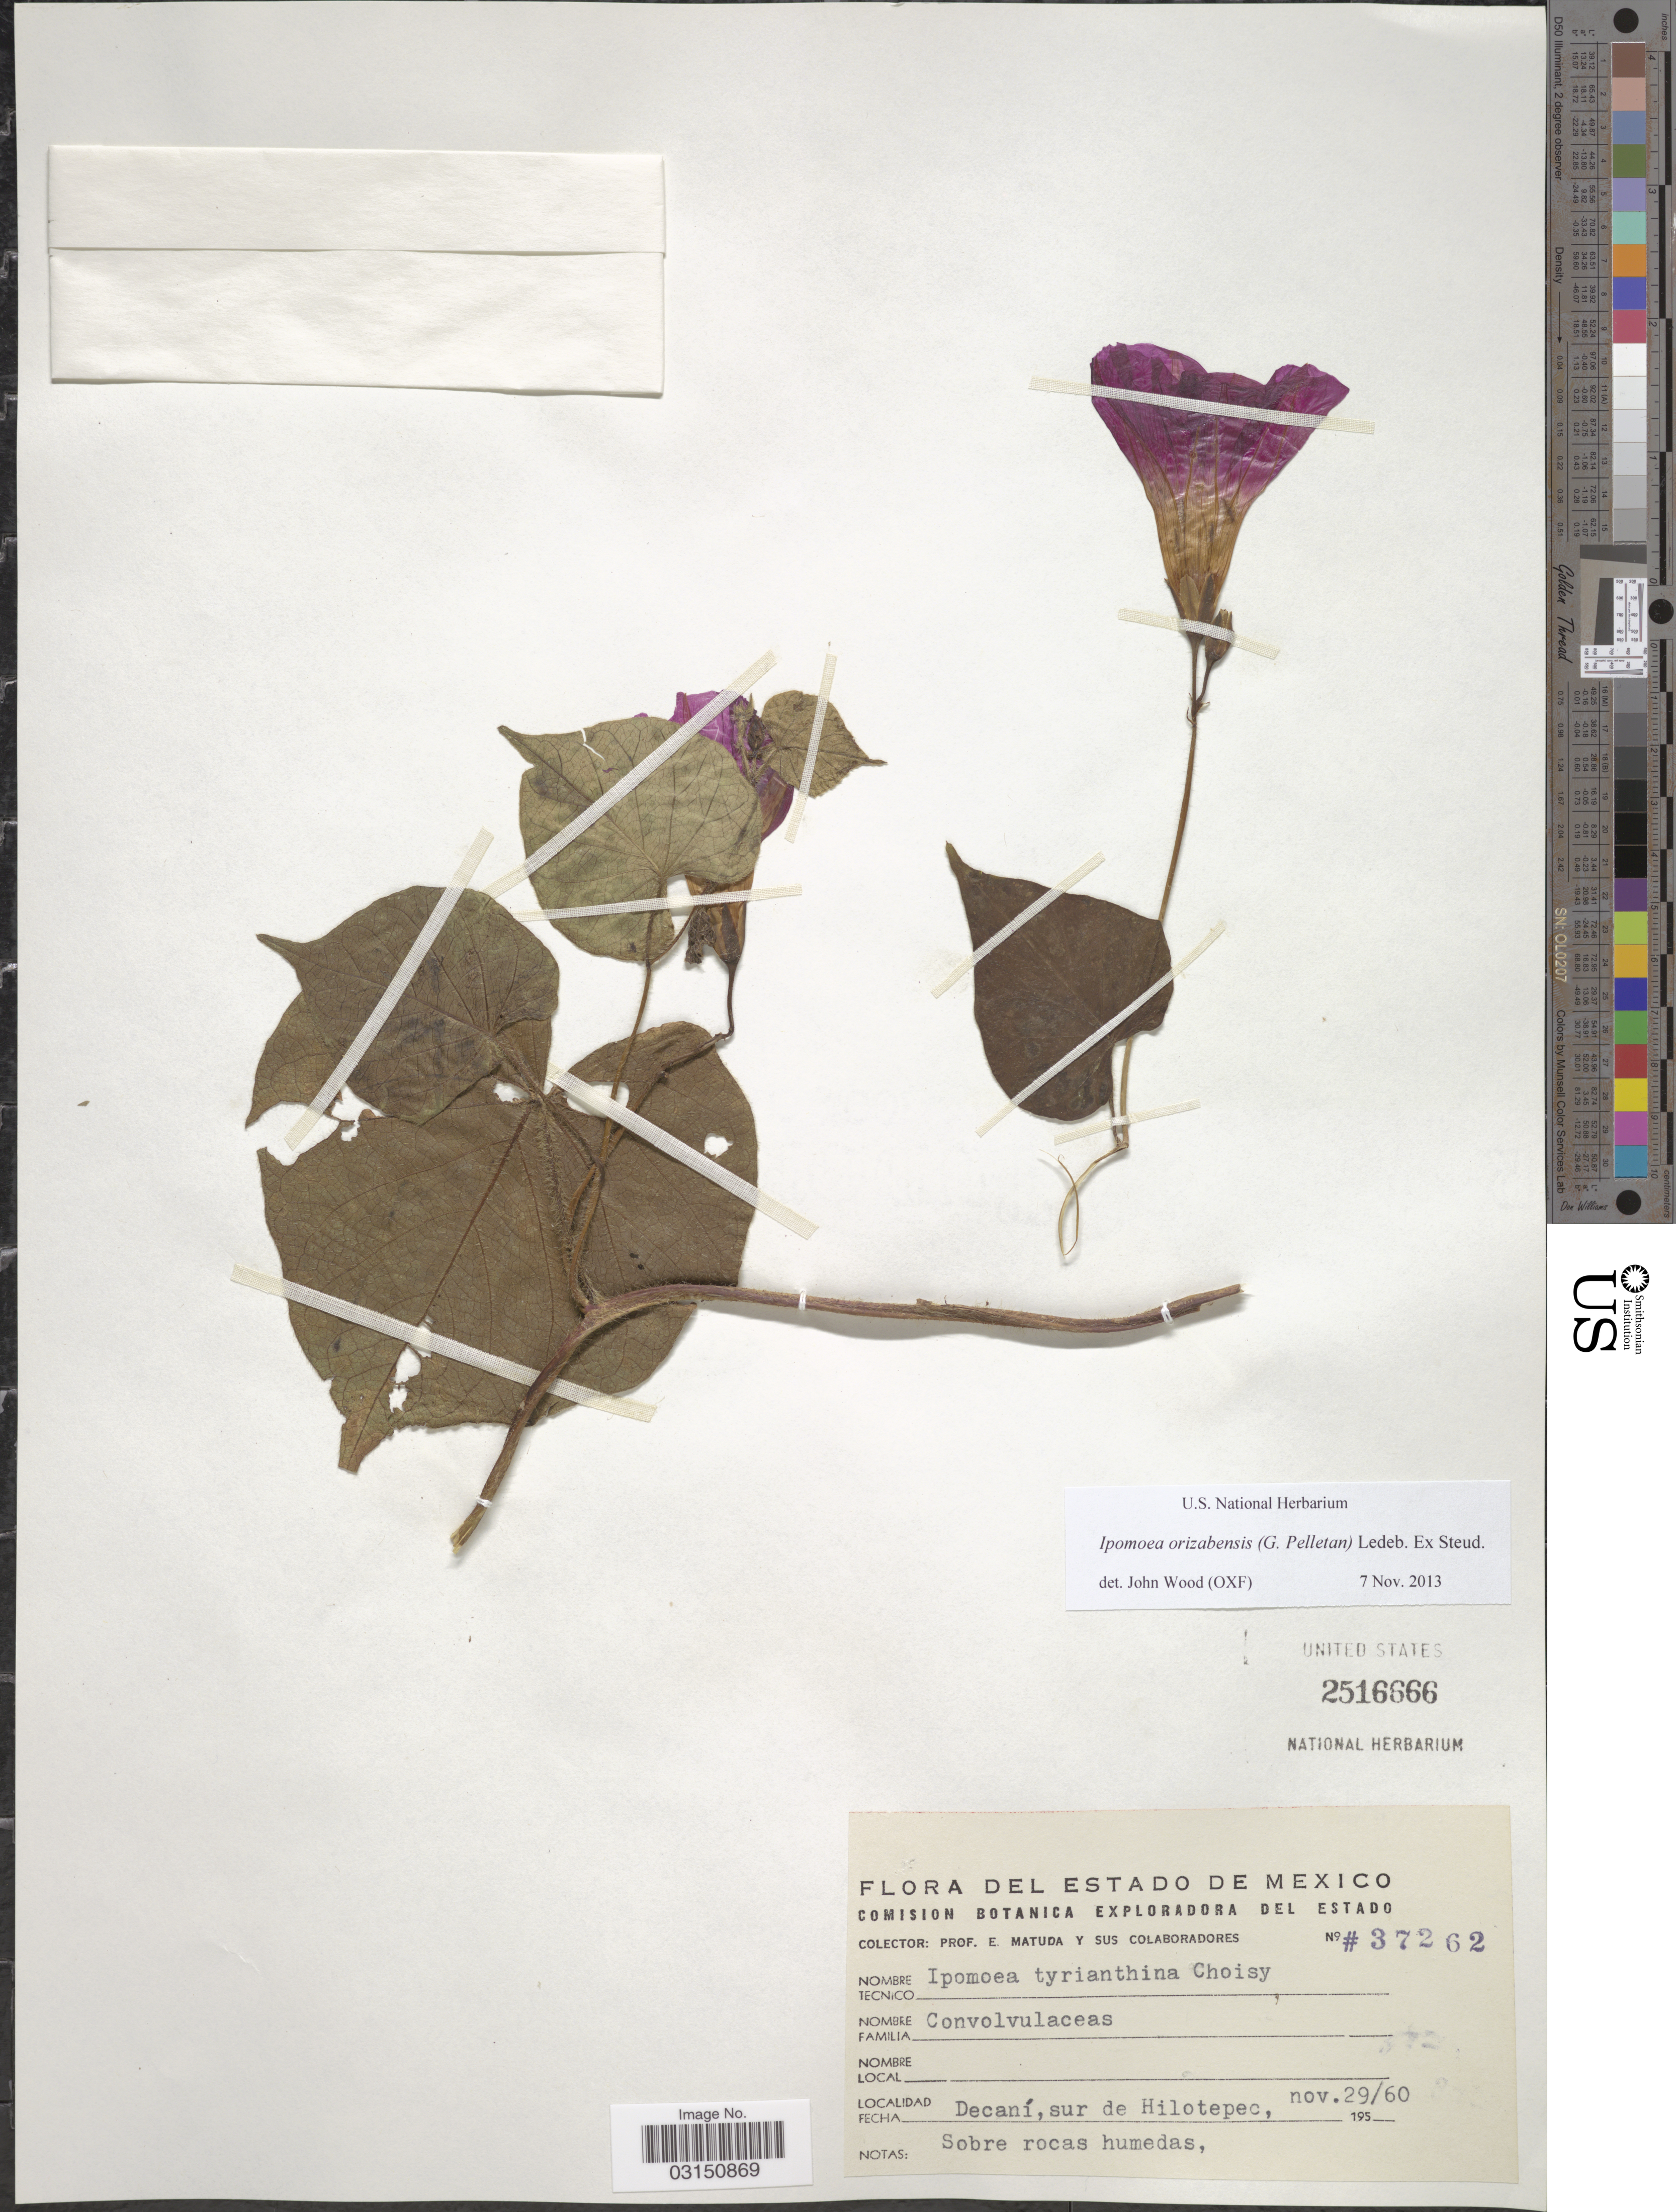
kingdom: Plantae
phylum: Tracheophyta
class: Magnoliopsida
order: Solanales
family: Convolvulaceae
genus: Ipomoea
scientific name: Ipomoea orizabensis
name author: (G. Pelletan) Ledeb. ex Steud.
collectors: E. Matuda & Sus Colaboradores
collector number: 37262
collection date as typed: Transcribed d/m/y: 29/11/60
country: Mexico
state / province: México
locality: Decaní, sur de Hilotepec.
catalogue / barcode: US 2516666